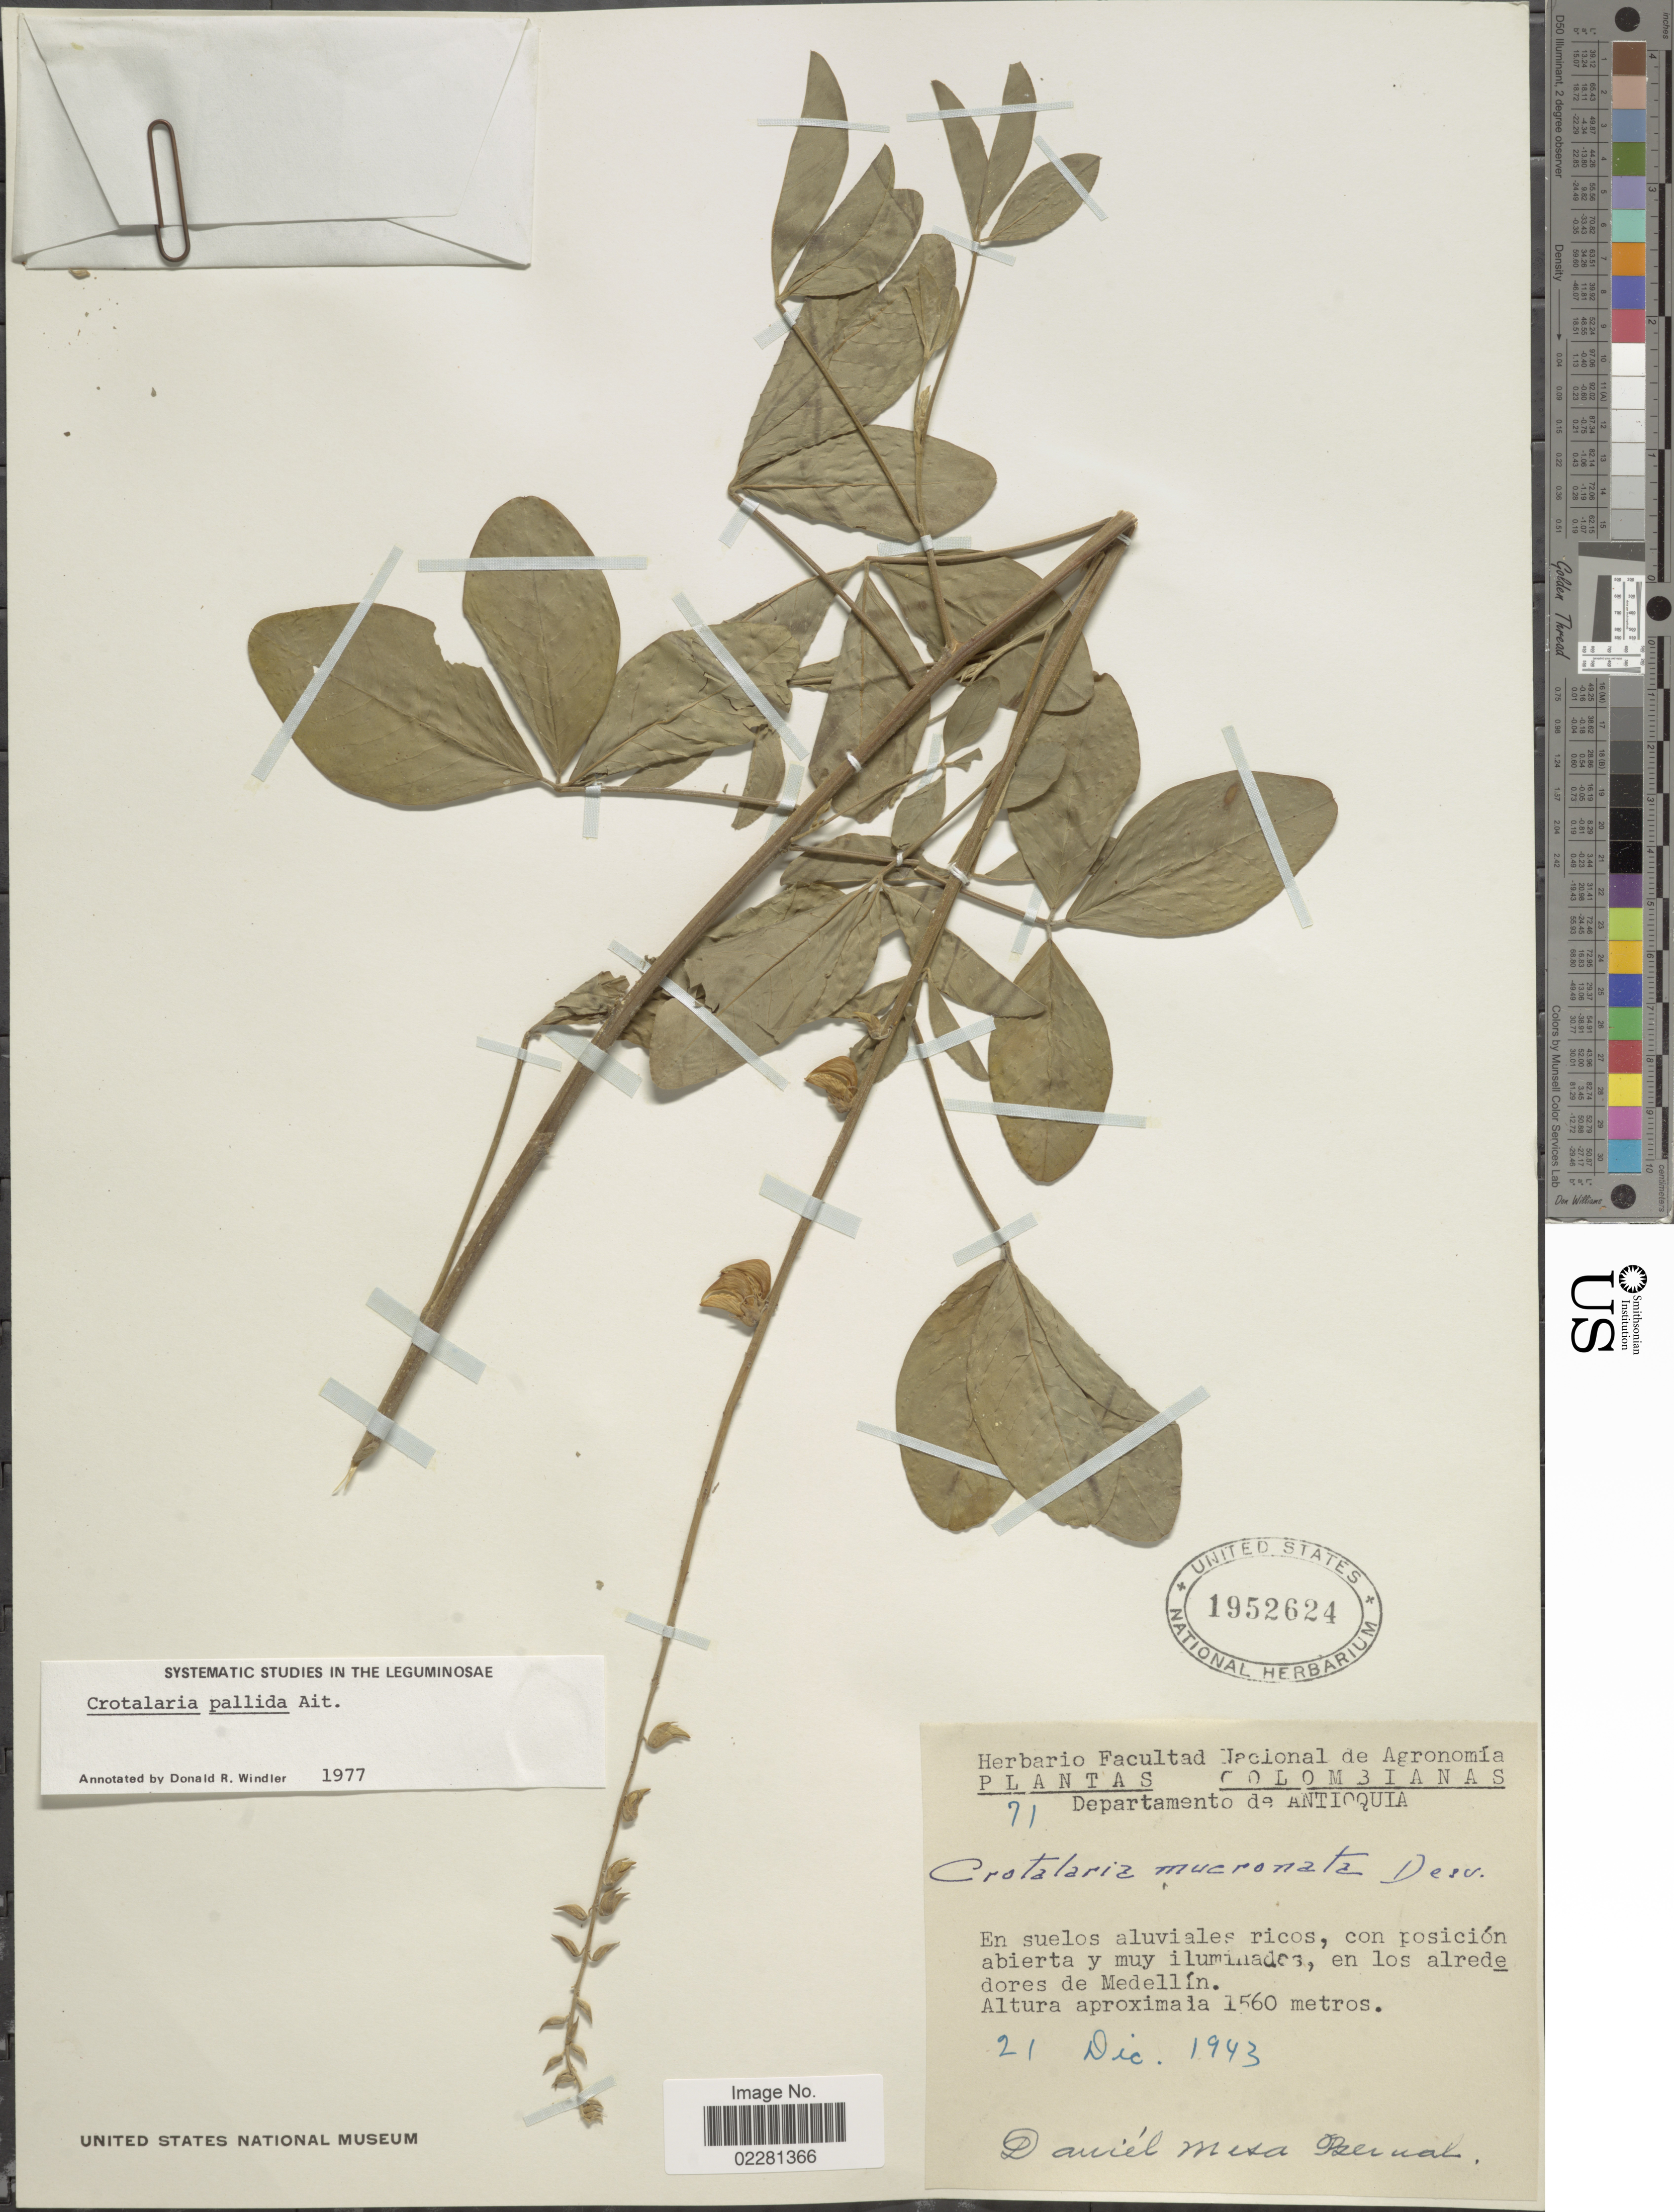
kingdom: Plantae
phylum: Tracheophyta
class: Magnoliopsida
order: Fabales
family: Fabaceae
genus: Crotalaria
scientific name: Crotalaria pallida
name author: Aiton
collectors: D. Mesa Bernal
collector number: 71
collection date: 1943-12-21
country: Colombia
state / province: Antioquia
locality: En los alrededores de Medellin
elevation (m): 1560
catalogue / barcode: US 1952624